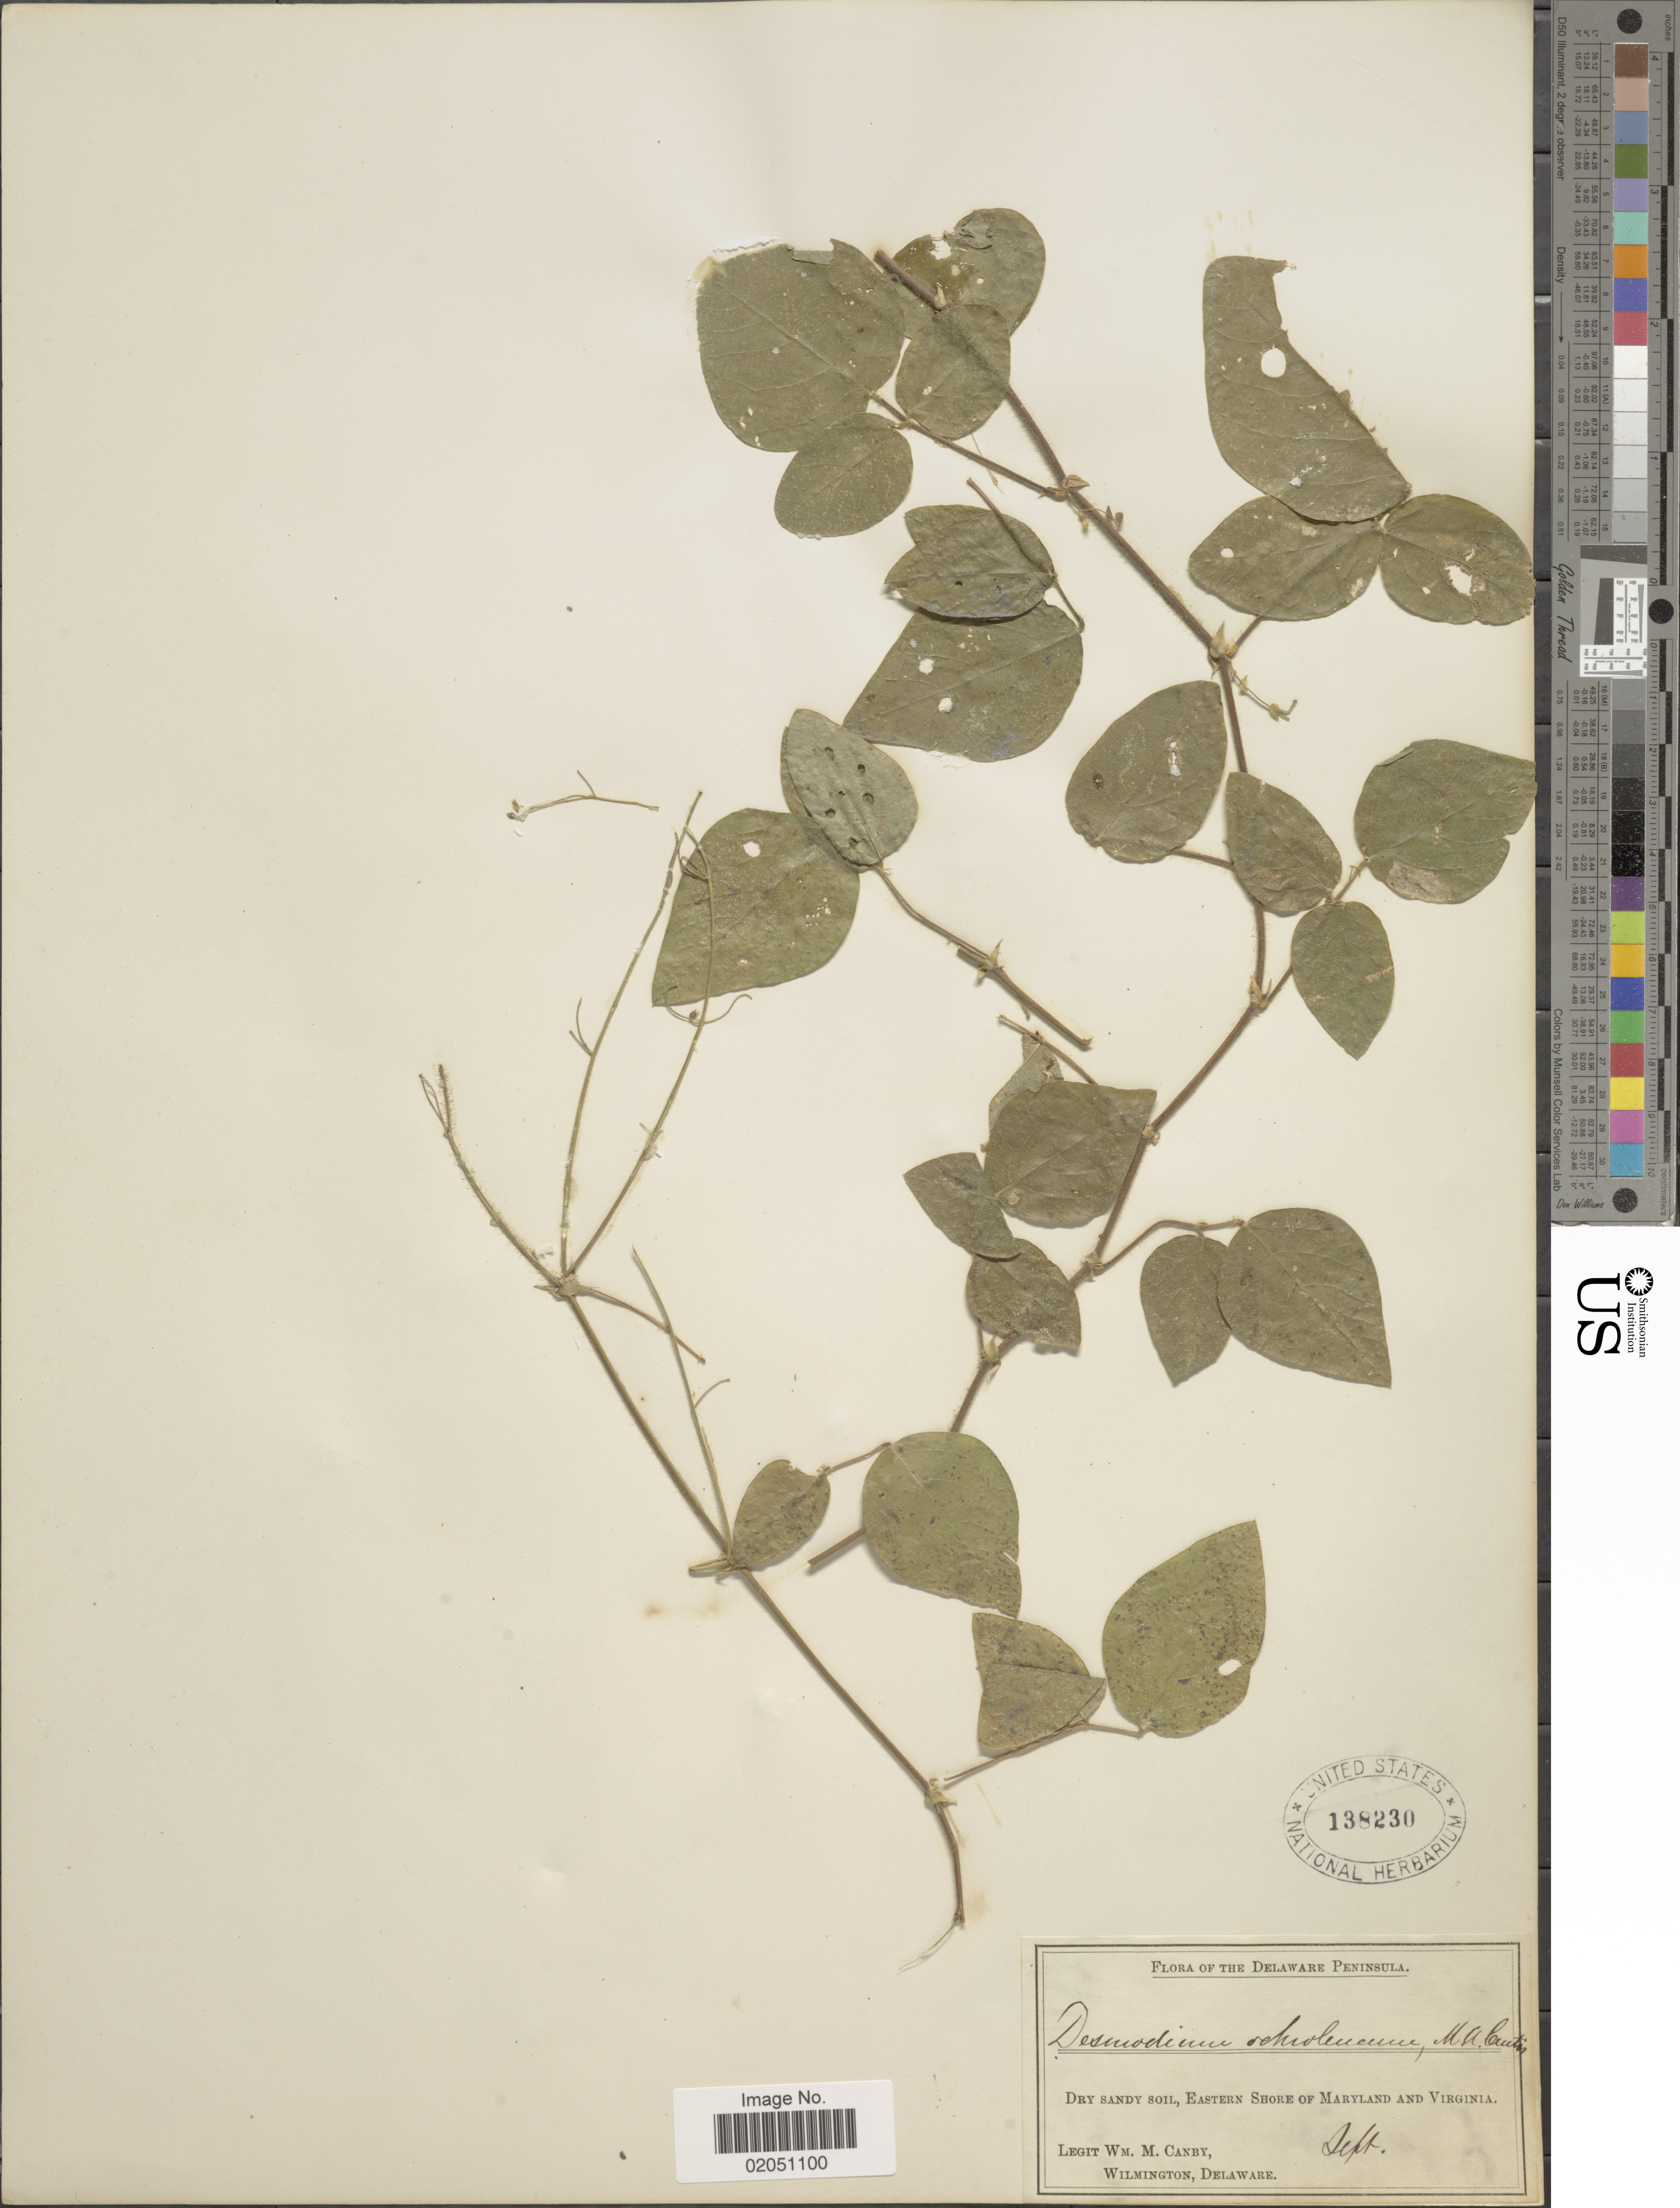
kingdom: Plantae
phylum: Tracheophyta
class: Magnoliopsida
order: Fabales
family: Fabaceae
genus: Desmodium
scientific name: Desmodium ochroleucum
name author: M.A. Curtis ex Canby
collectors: W. M. Canby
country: United States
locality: The Delaware Peninsula, Dry sandy soil, Eastern Shore of Maryland and Virginia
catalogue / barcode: US 138230